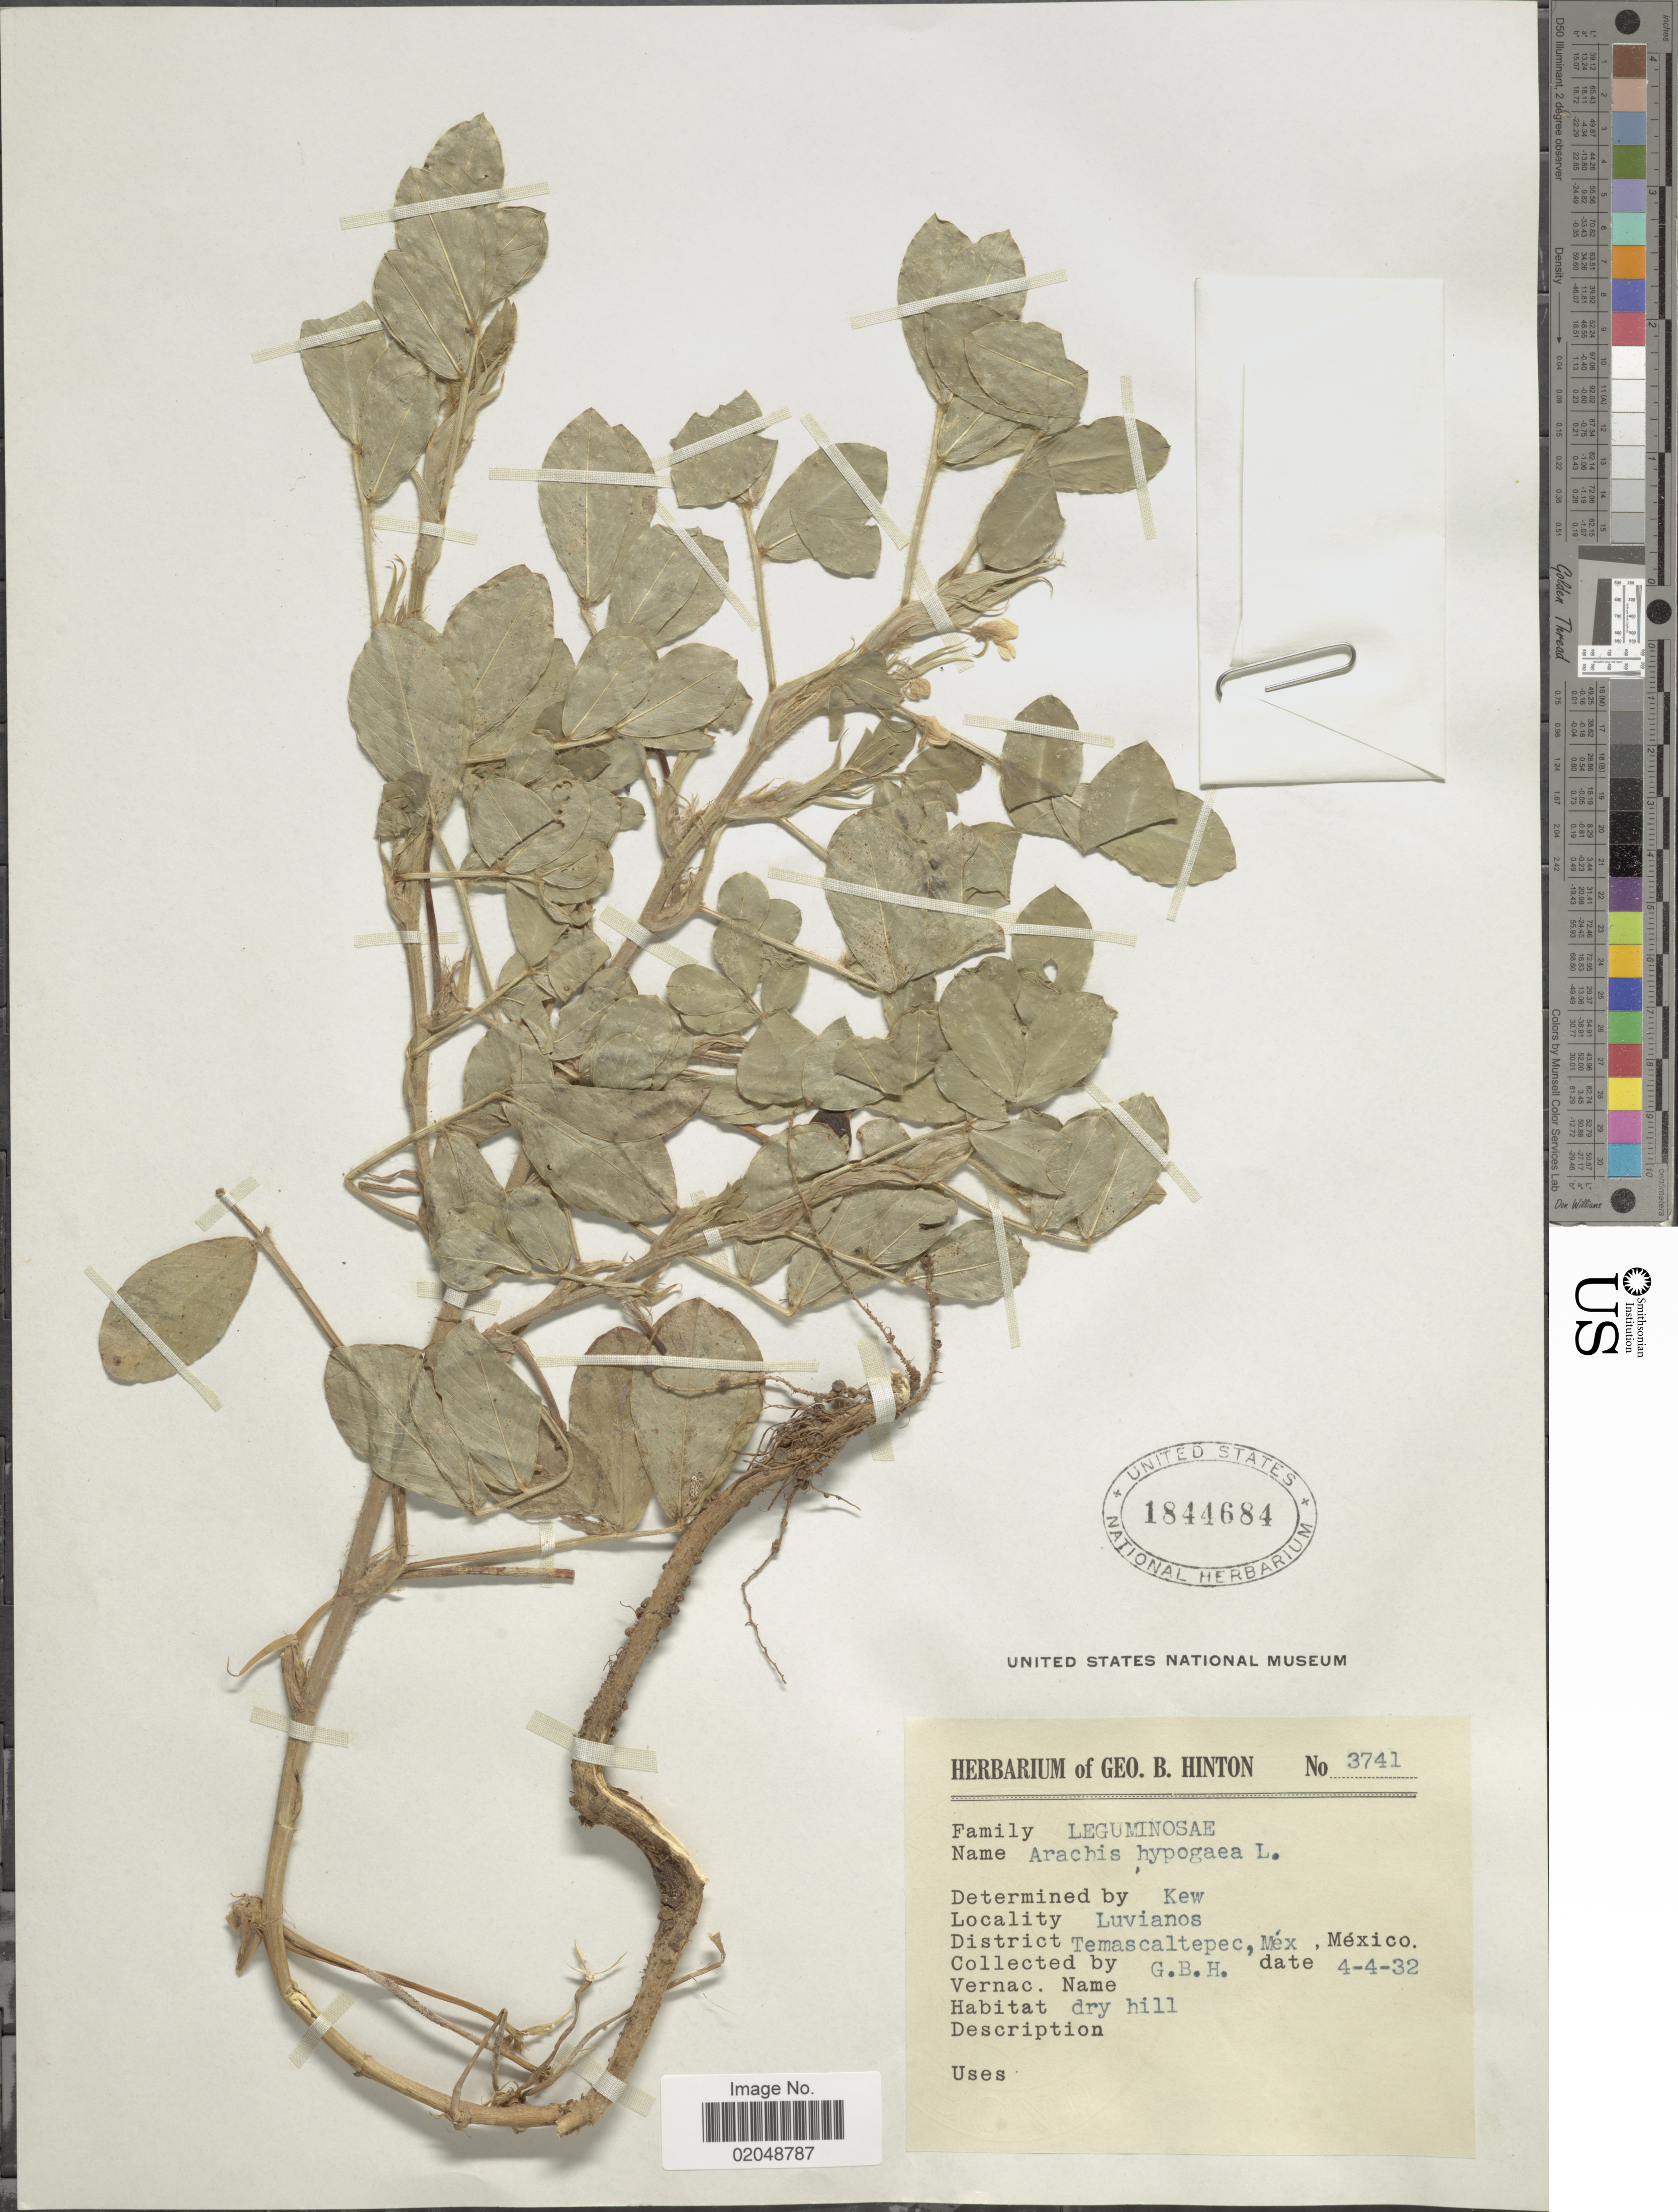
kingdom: Plantae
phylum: Tracheophyta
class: Magnoliopsida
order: Fabales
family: Fabaceae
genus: Arachis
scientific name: Arachis hypogaea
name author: L.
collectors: G. B. Hinton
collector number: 3741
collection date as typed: Transcribed d/m/y: 4/4/32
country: Mexico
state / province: México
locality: Luvianos, District Temascaltepec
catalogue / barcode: US 1844684